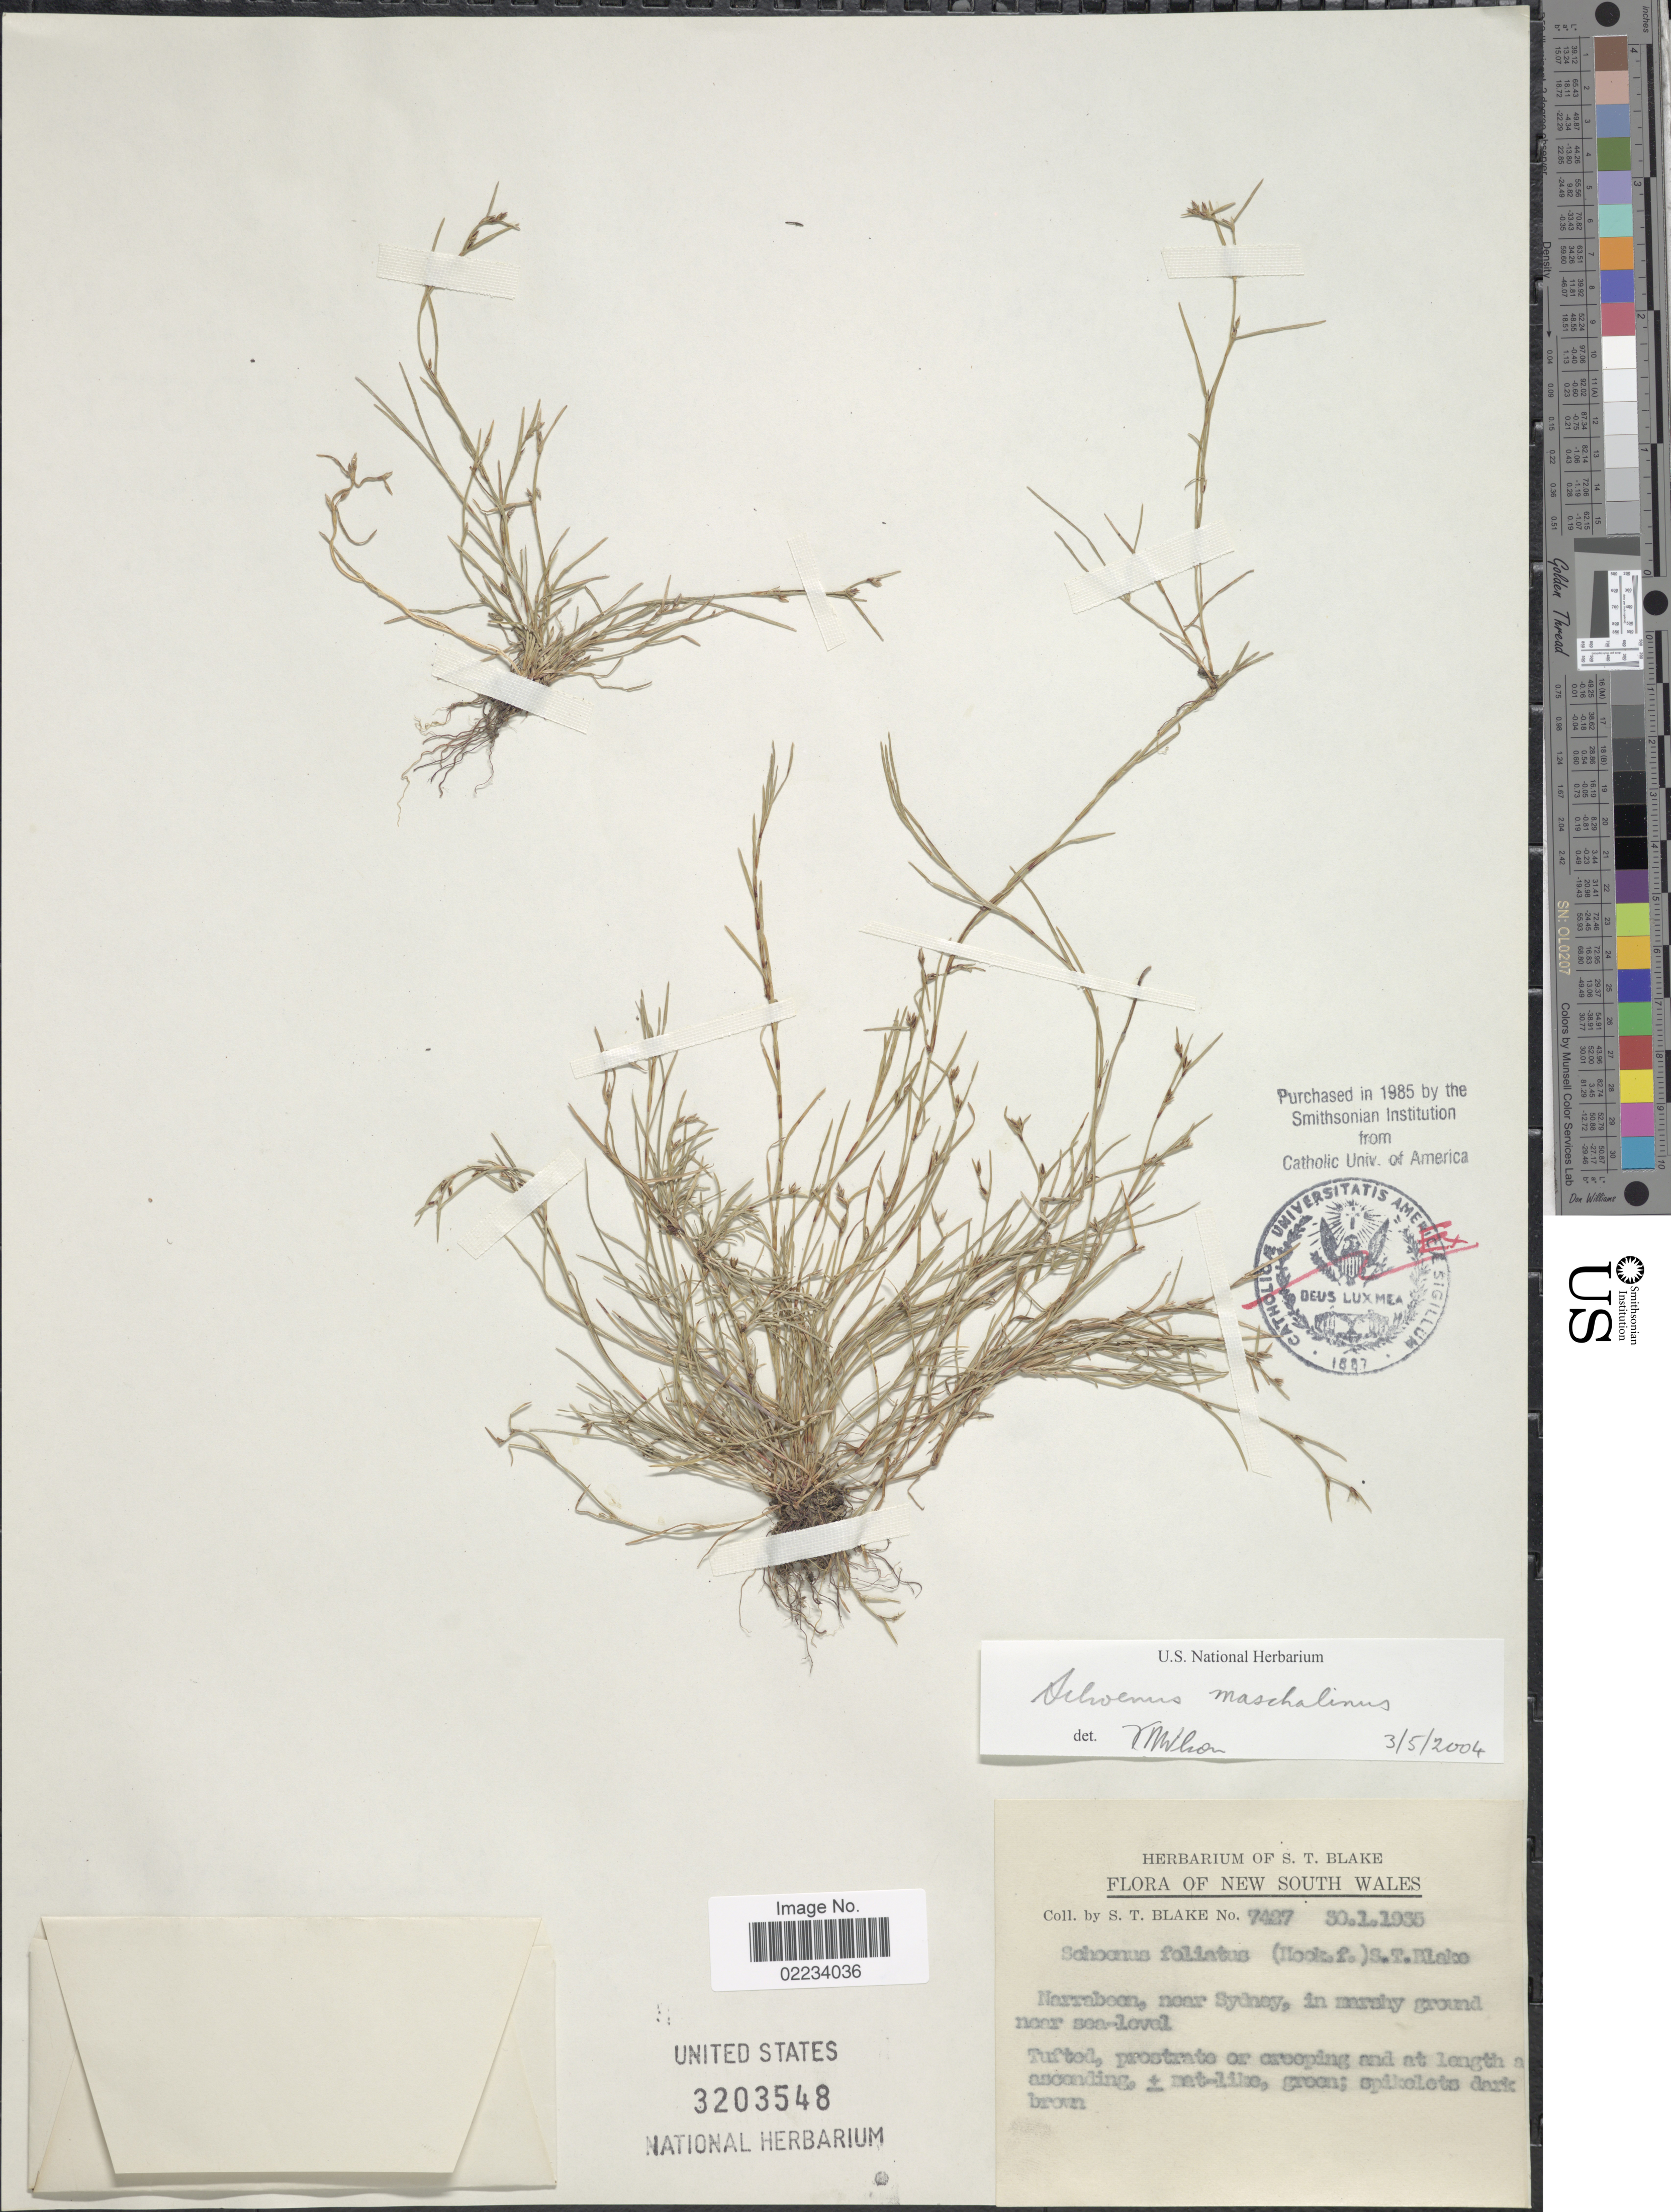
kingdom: Plantae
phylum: Tracheophyta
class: Liliopsida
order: Poales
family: Cyperaceae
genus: Schoenus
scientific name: Schoenus maschalinus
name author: Roem. & Schult.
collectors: S. T. Blake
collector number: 7427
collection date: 1935-01-30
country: Australia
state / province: New South Wales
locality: Narrabeen, near Sydney, in marshy ground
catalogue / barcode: US 3203548